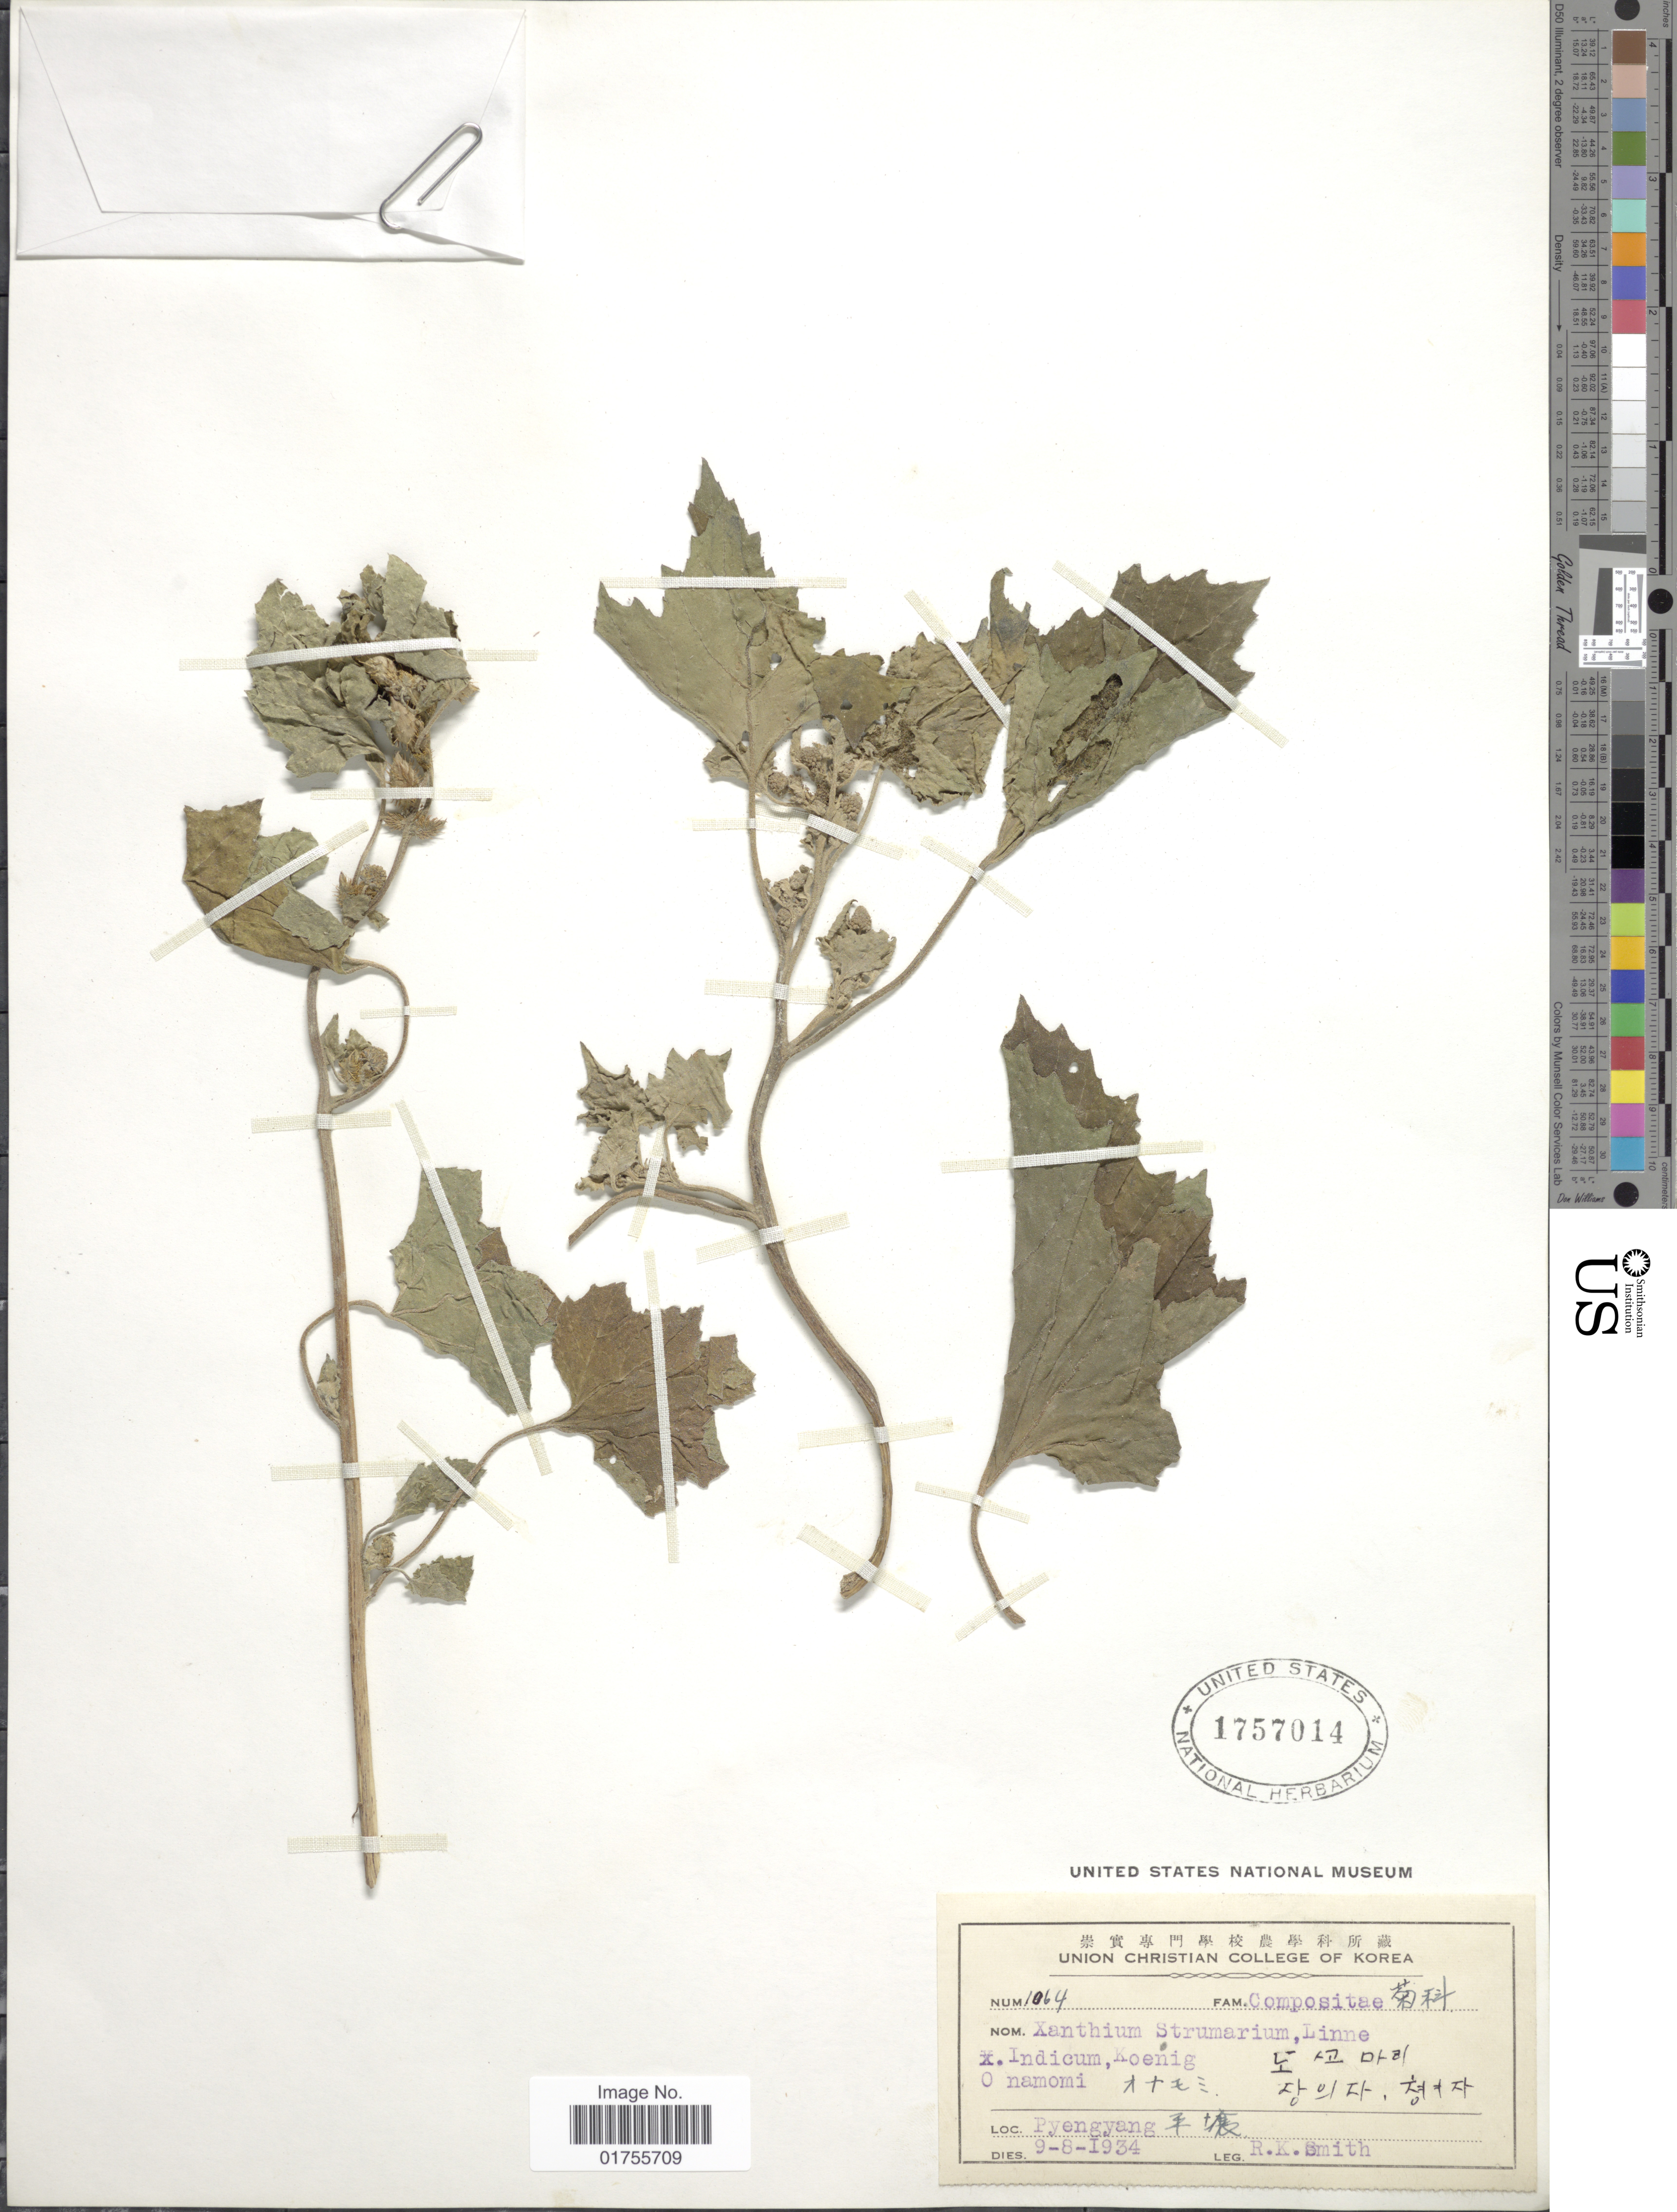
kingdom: Plantae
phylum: Tracheophyta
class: Magnoliopsida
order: Asterales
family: Asteraceae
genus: Xanthium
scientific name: Xanthium strumarium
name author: L.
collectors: R. Smith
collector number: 1064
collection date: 1934-08-09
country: North Korea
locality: Pyengyang [Foreign script]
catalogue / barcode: US 1757014